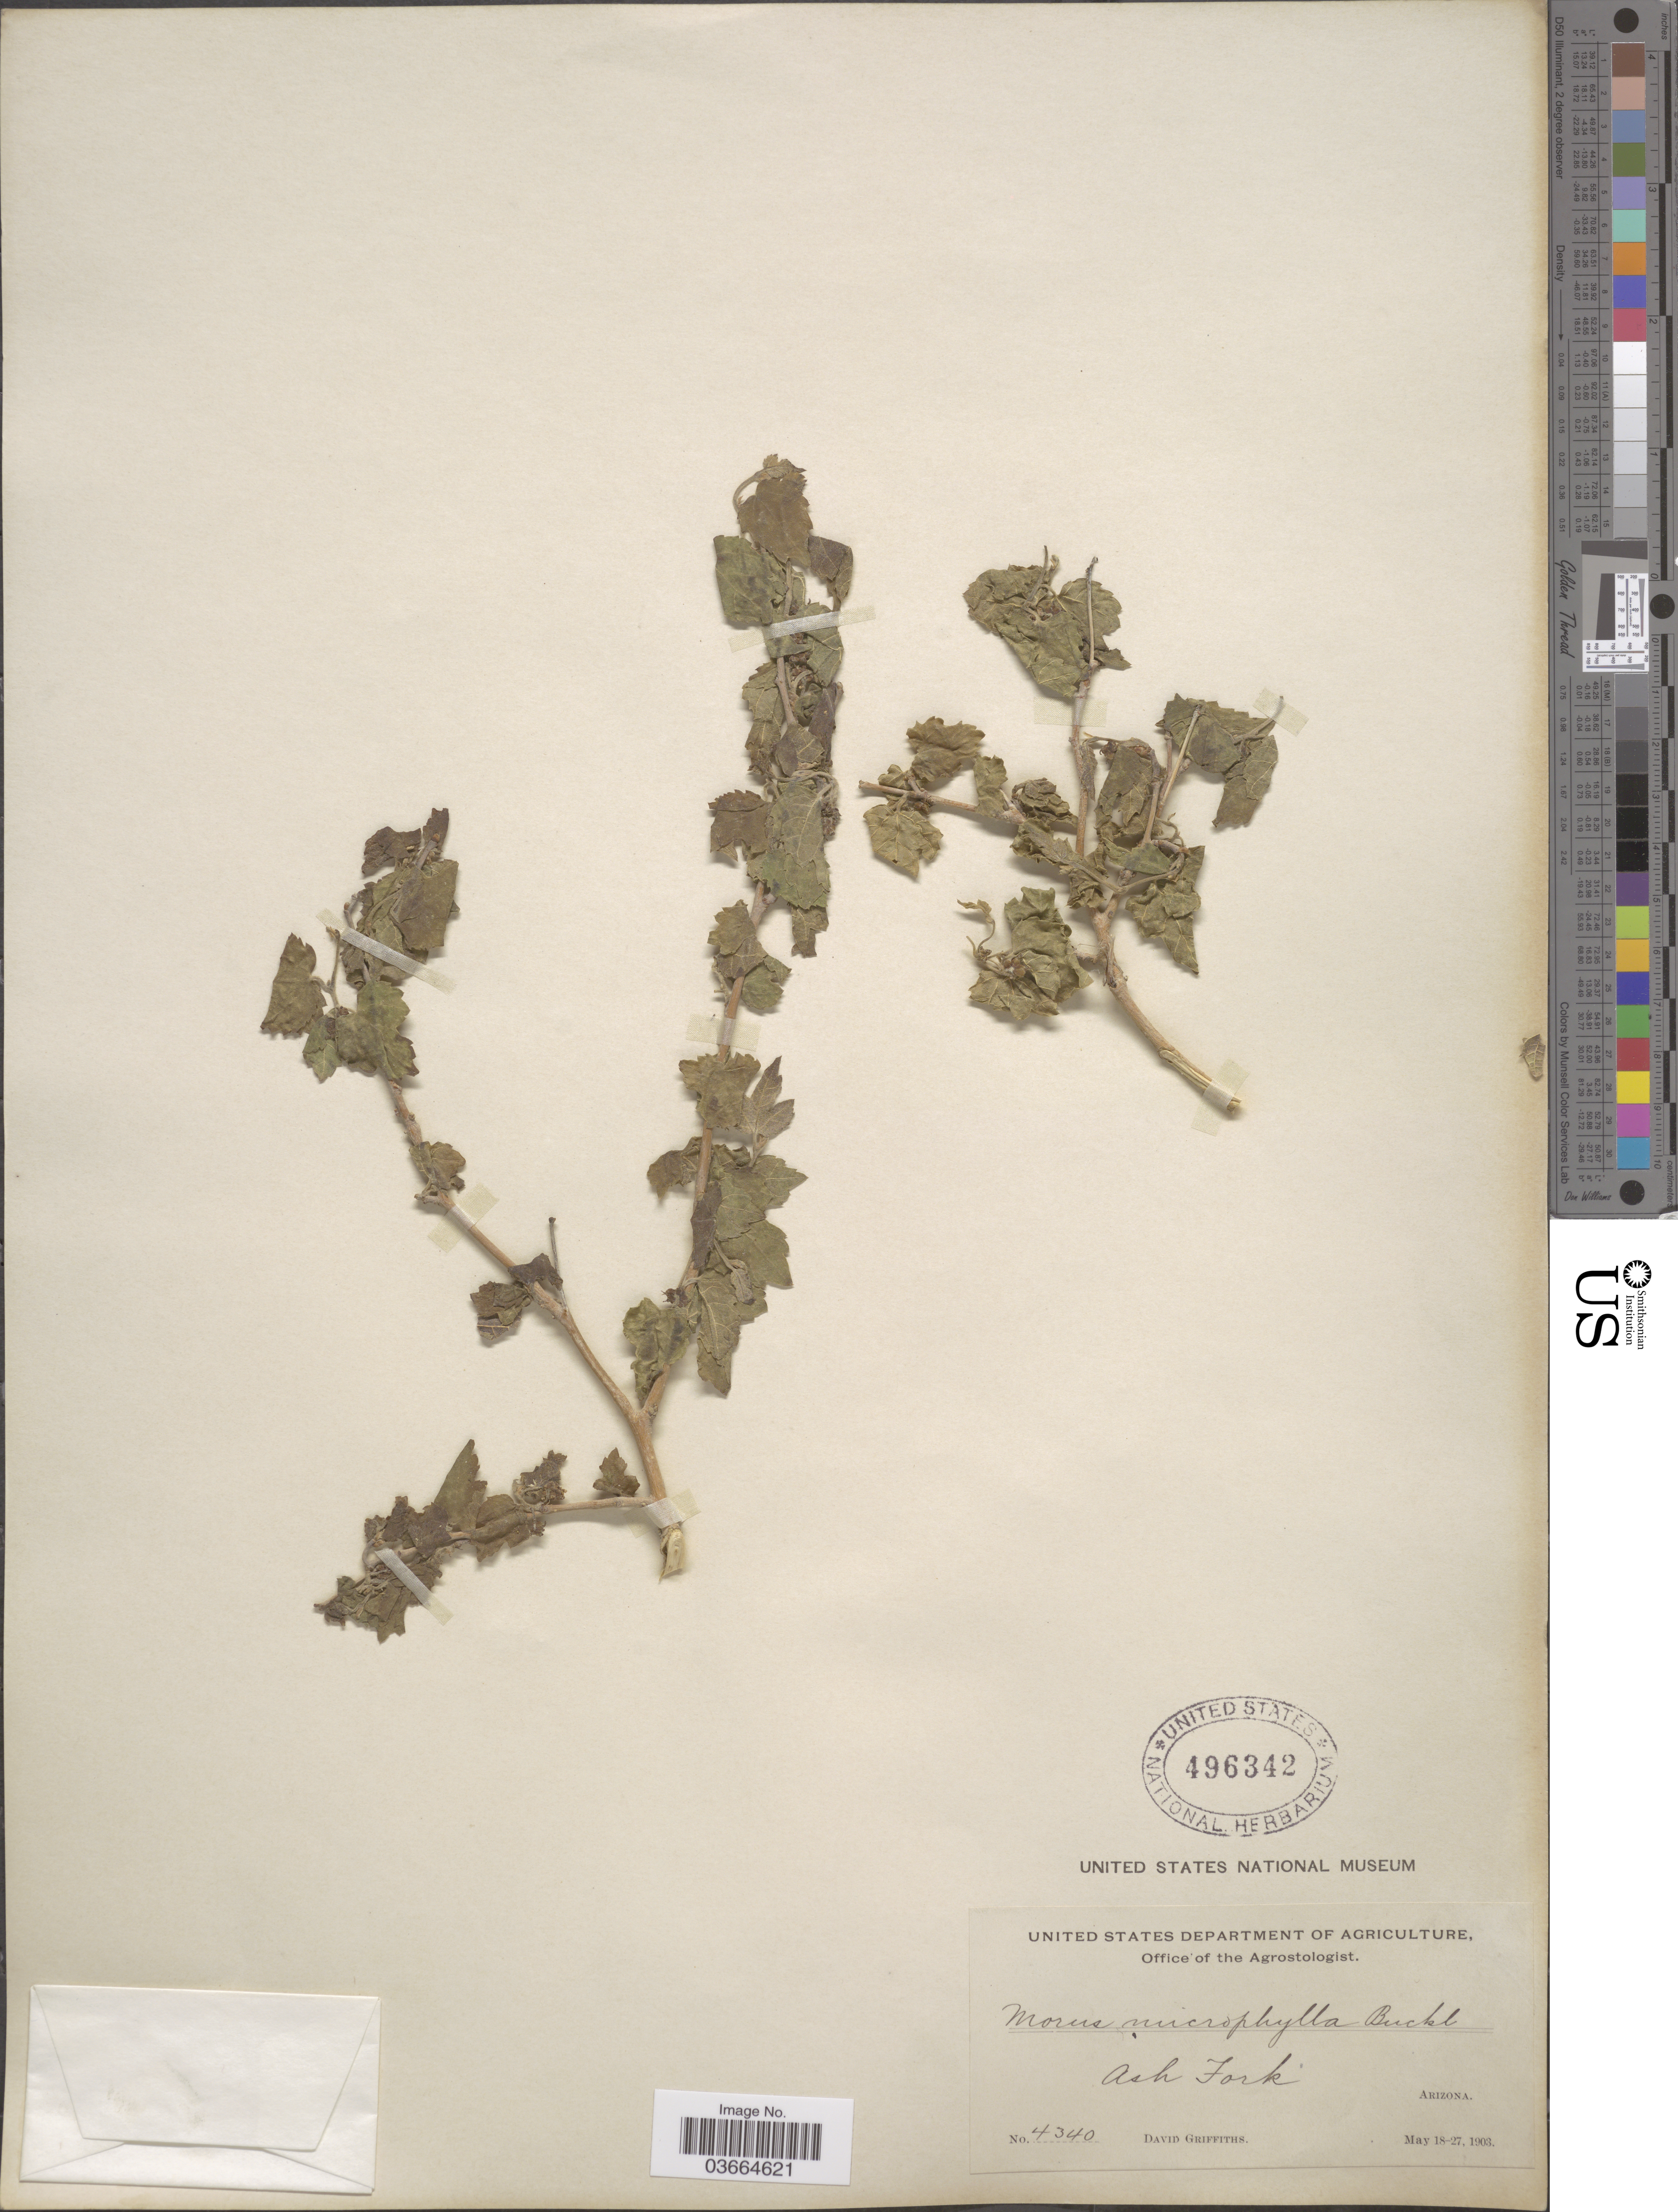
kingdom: Plantae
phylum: Tracheophyta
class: Magnoliopsida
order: Rosales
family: Moraceae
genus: Morus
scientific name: Morus microphylla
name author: Buckley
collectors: D. Griffiths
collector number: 4340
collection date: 1903-05-18/1903-05-27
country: United States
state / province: Arizona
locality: Ash Fork.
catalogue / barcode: US 496342